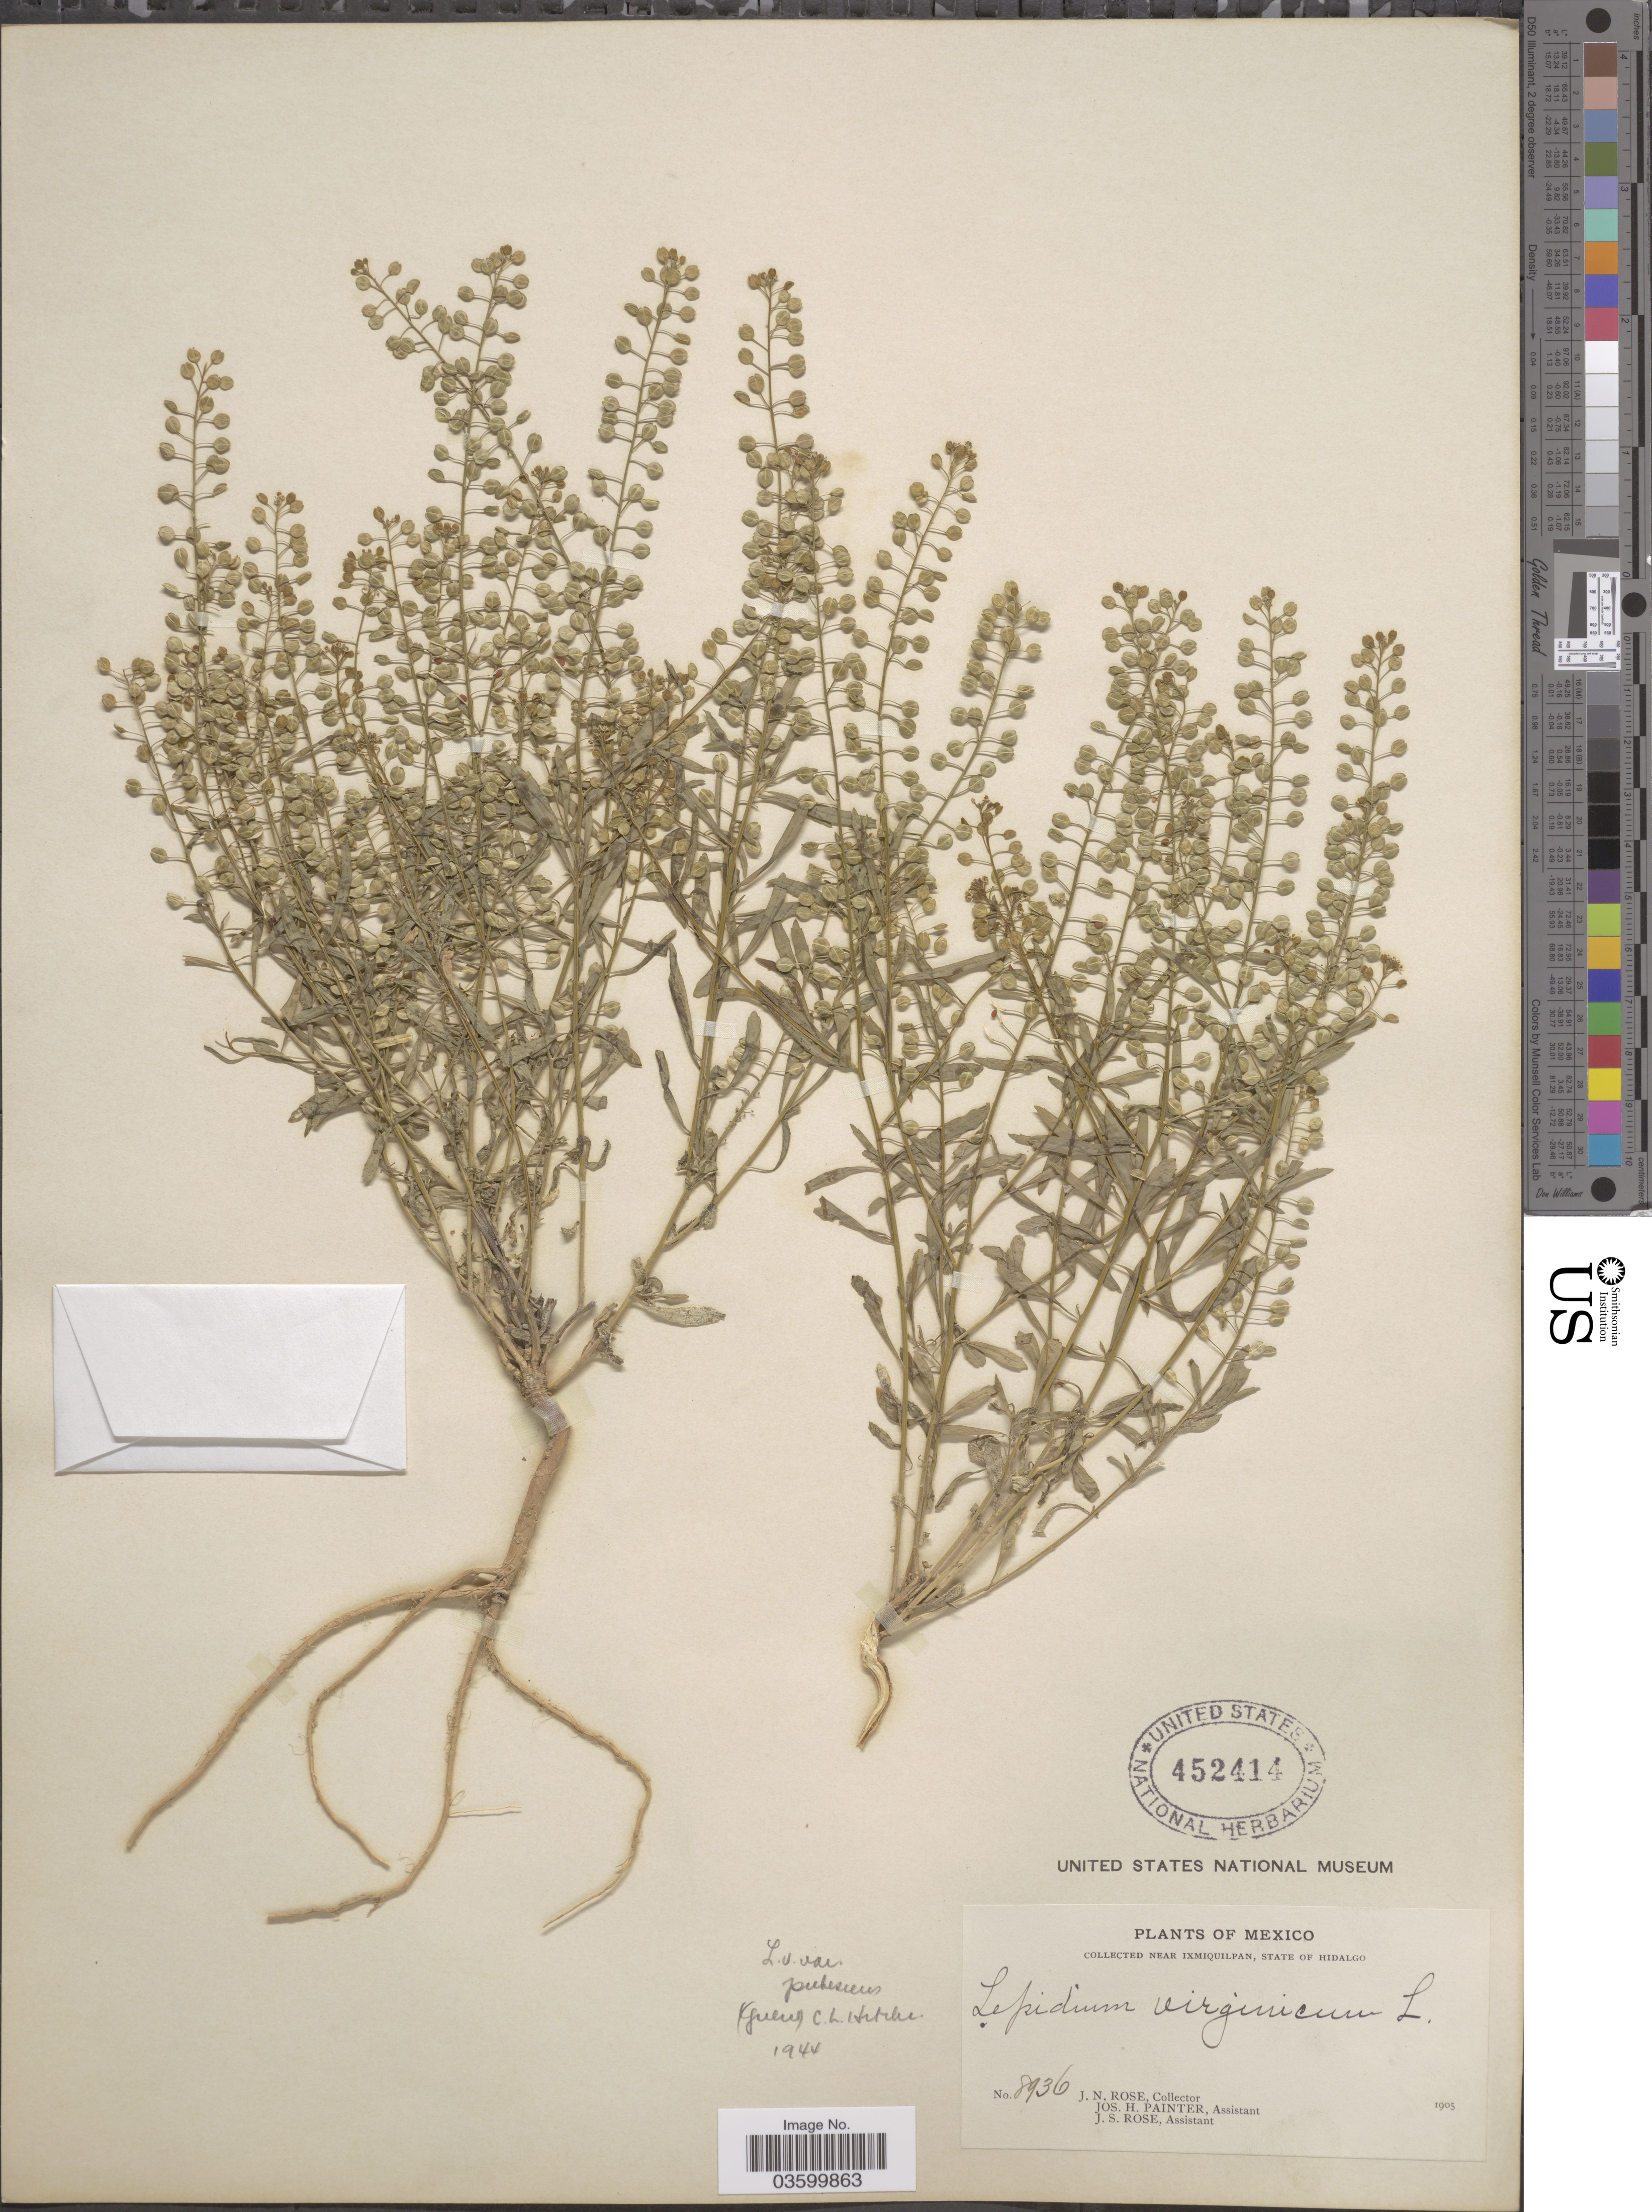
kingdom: Plantae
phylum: Tracheophyta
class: Magnoliopsida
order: Brassicales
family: Brassicaceae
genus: Lepidium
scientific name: Lepidium virginicum var. pubescens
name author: (Greene) C.L. Hitchc.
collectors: J. N. Rose, J. H. Painter & J. S. Rose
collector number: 8936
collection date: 1905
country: Mexico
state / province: Hidalgo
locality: Near Ixmiquilpan.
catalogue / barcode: US 452414